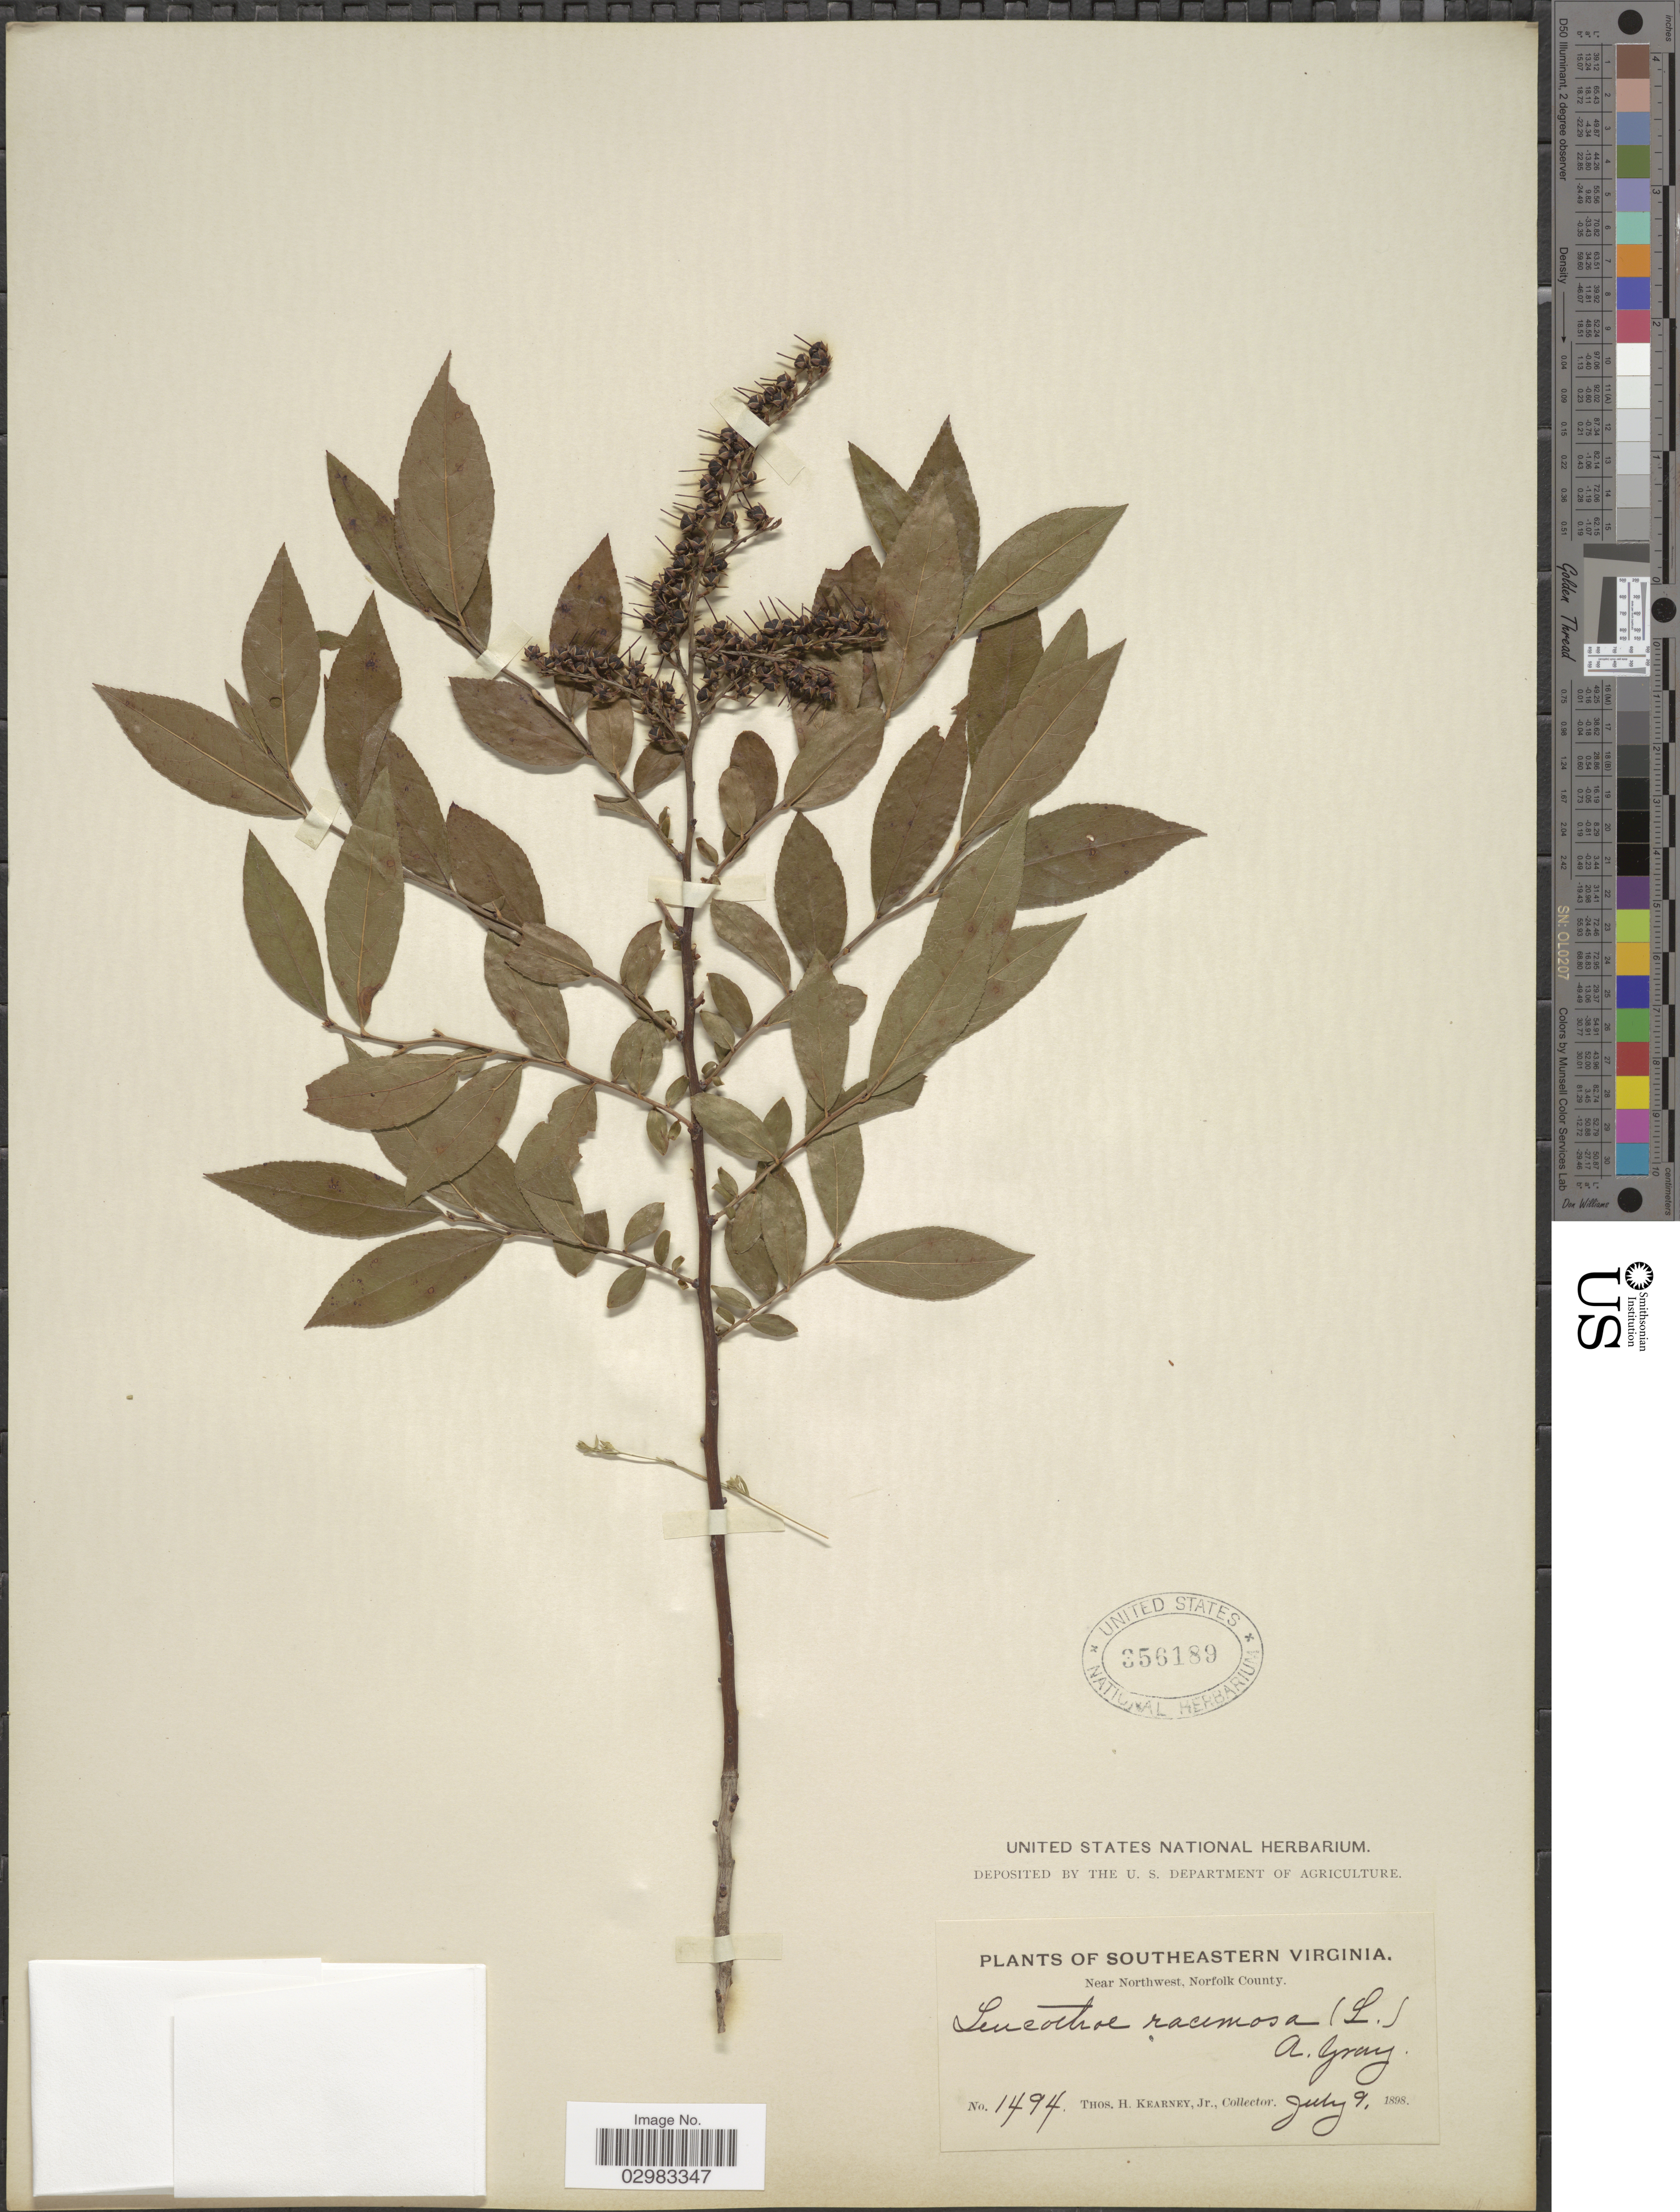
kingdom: Plantae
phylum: Tracheophyta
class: Magnoliopsida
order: Ericales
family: Ericaceae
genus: Leucothoe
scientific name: Leucothoë racemosa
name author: (L.) A. Gray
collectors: T. H. Kearney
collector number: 1494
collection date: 1898-07-09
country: United States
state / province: Virginia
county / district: City of Chesapeake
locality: Southeastern Virginia. Near Northwest, Norfolk County.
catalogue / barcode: US 356189